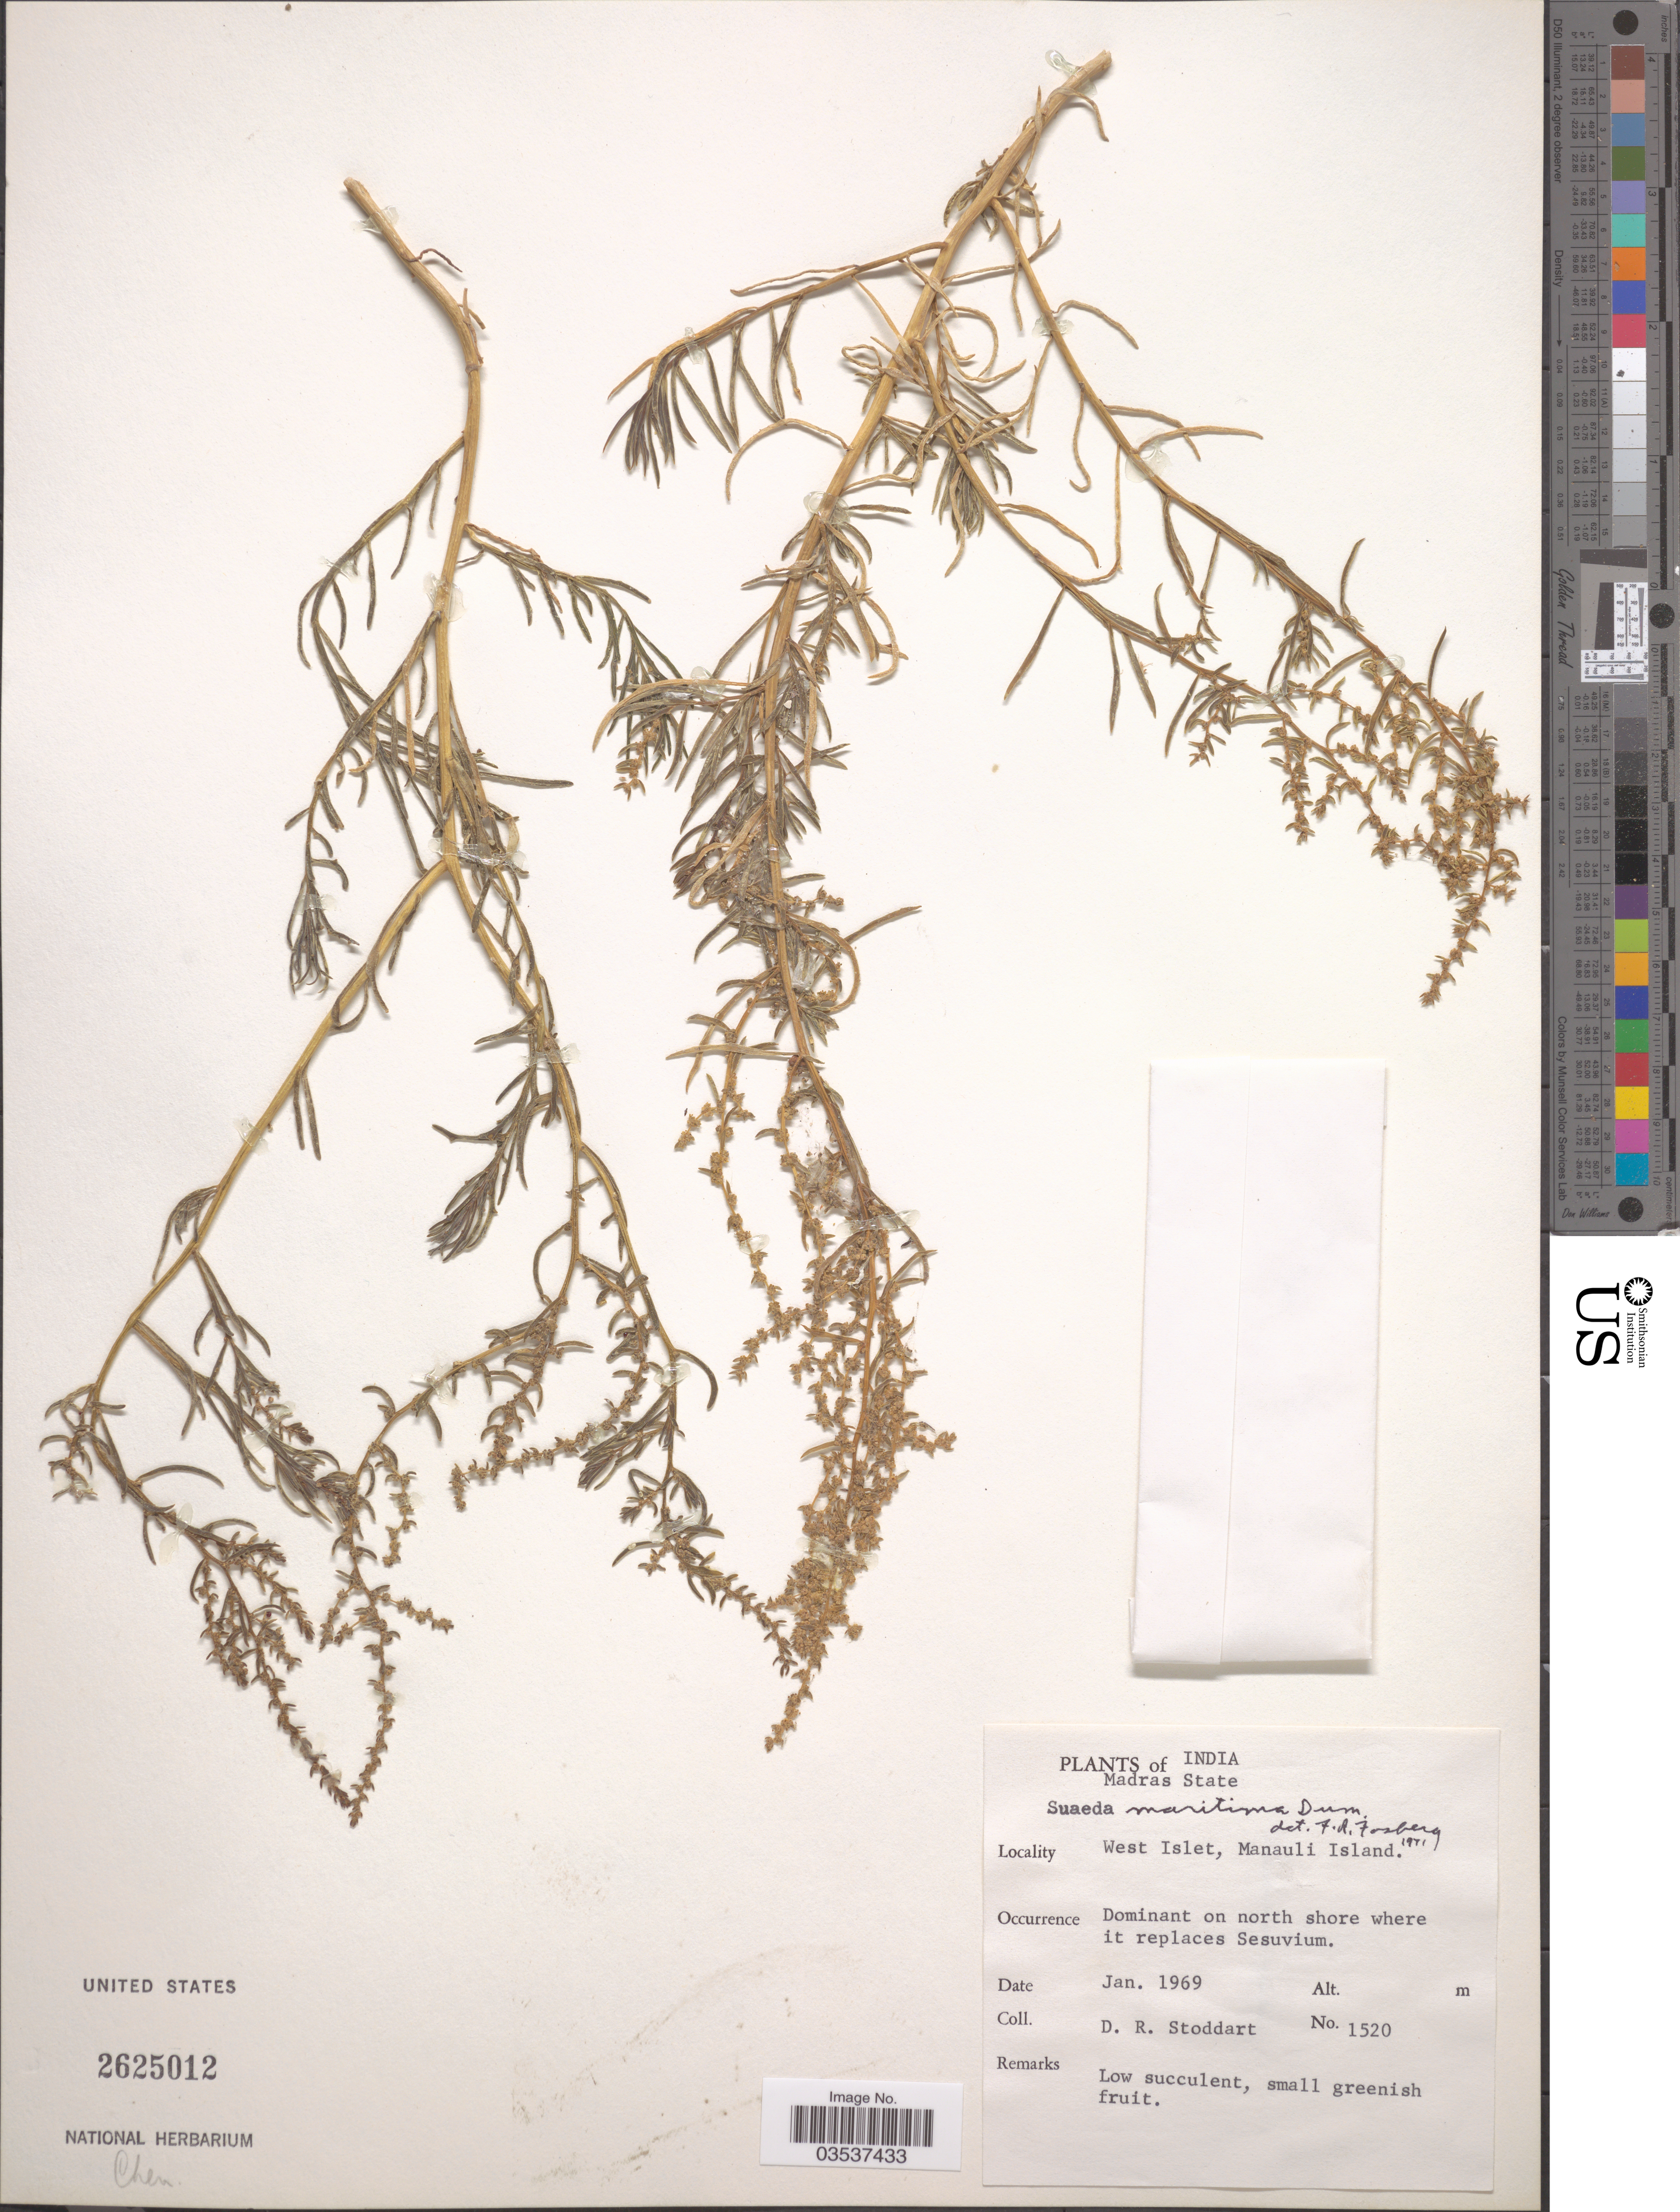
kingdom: Plantae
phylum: Tracheophyta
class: Magnoliopsida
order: Caryophyllales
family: Amaranthaceae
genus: Suaeda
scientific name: Suaeda maritima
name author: (L.) Dumort.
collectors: D. R. Stoddart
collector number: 1520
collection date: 1969-01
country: India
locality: Madras State. West Islet, Manauli Island.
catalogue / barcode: US 2625012